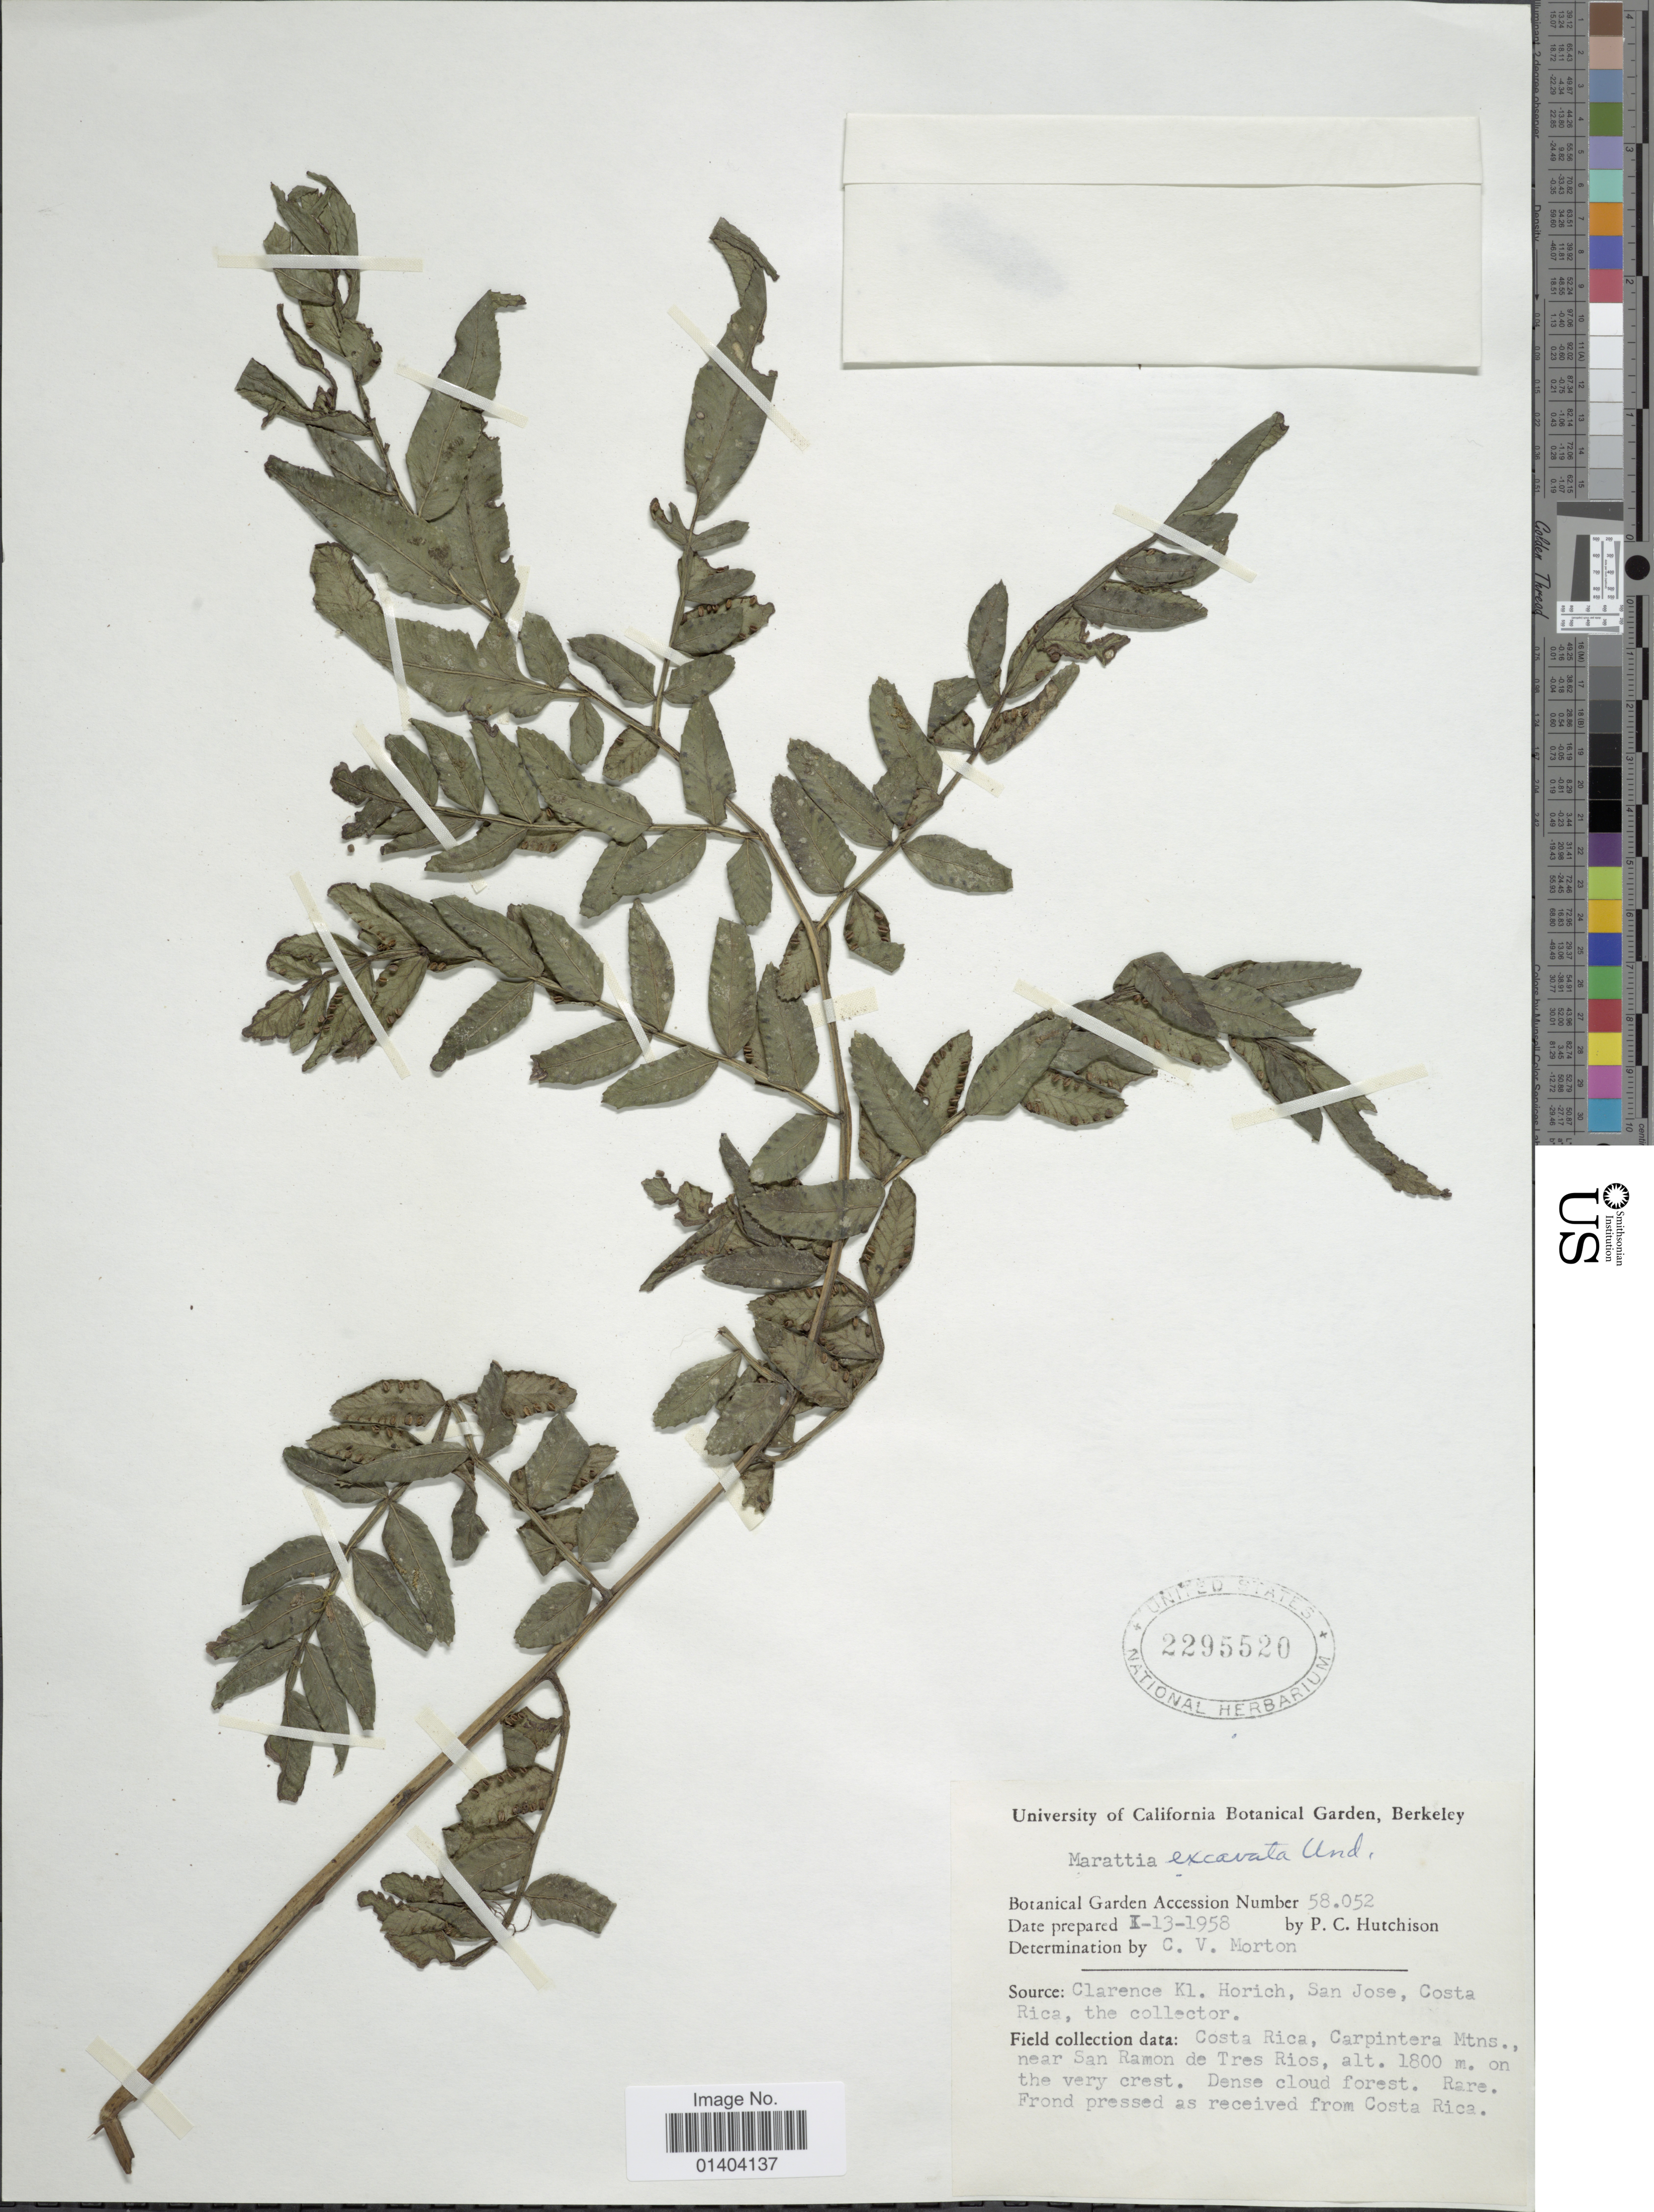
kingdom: Plantae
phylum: Tracheophyta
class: Polypodiopsida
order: Marattiales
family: Marattiaceae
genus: Marattia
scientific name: Marattia excavata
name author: Underw.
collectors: P. C. Hutchison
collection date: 1958-01-13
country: Costa Rica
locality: Carpintera Mtns., near San Ramon de Tres Rios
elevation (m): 1800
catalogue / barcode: US 2295520